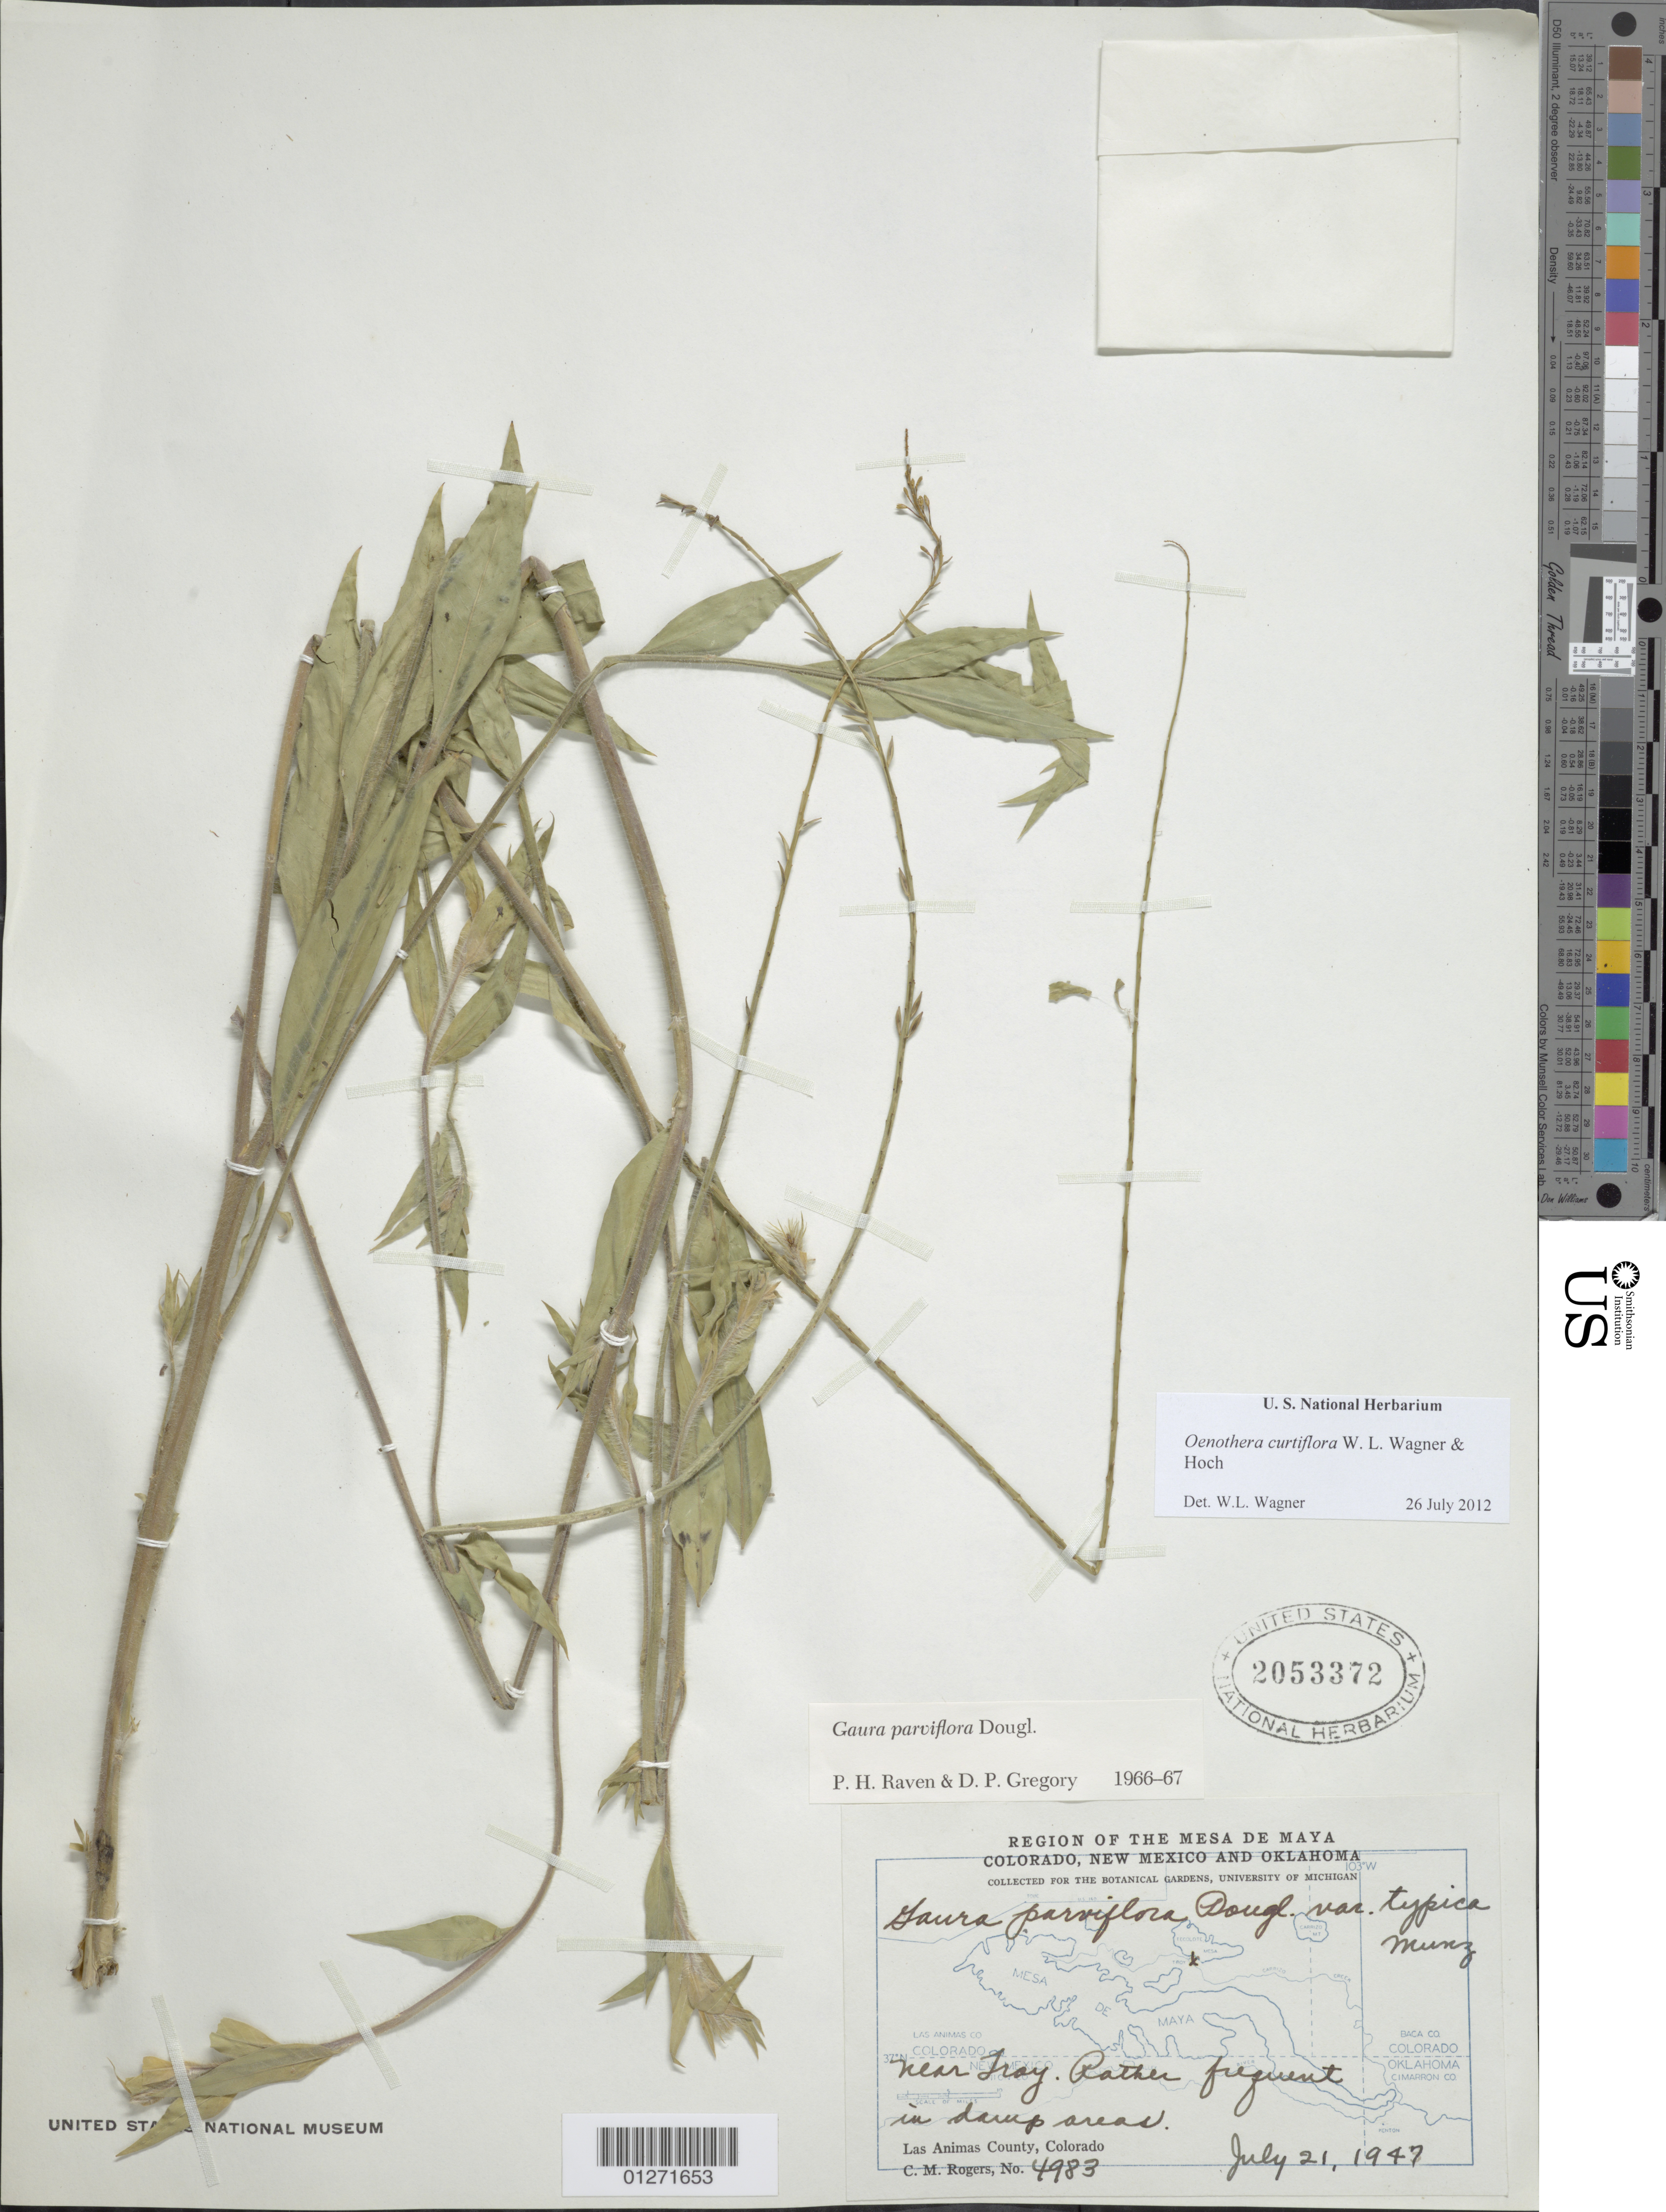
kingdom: Plantae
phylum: Tracheophyta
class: Magnoliopsida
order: Myrtales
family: Onagraceae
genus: Oenothera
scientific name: Oenothera curtiflora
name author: W.L. Wagner & Hoch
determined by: Wagner, W. L., (BOT), Smithsonian Institution - National Museum of Natural History (UNITED STATES)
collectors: C. M. Rogers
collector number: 4983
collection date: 1947-07-21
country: United States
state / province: Colorado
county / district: Las Animas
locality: Near Troy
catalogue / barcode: US 2053372